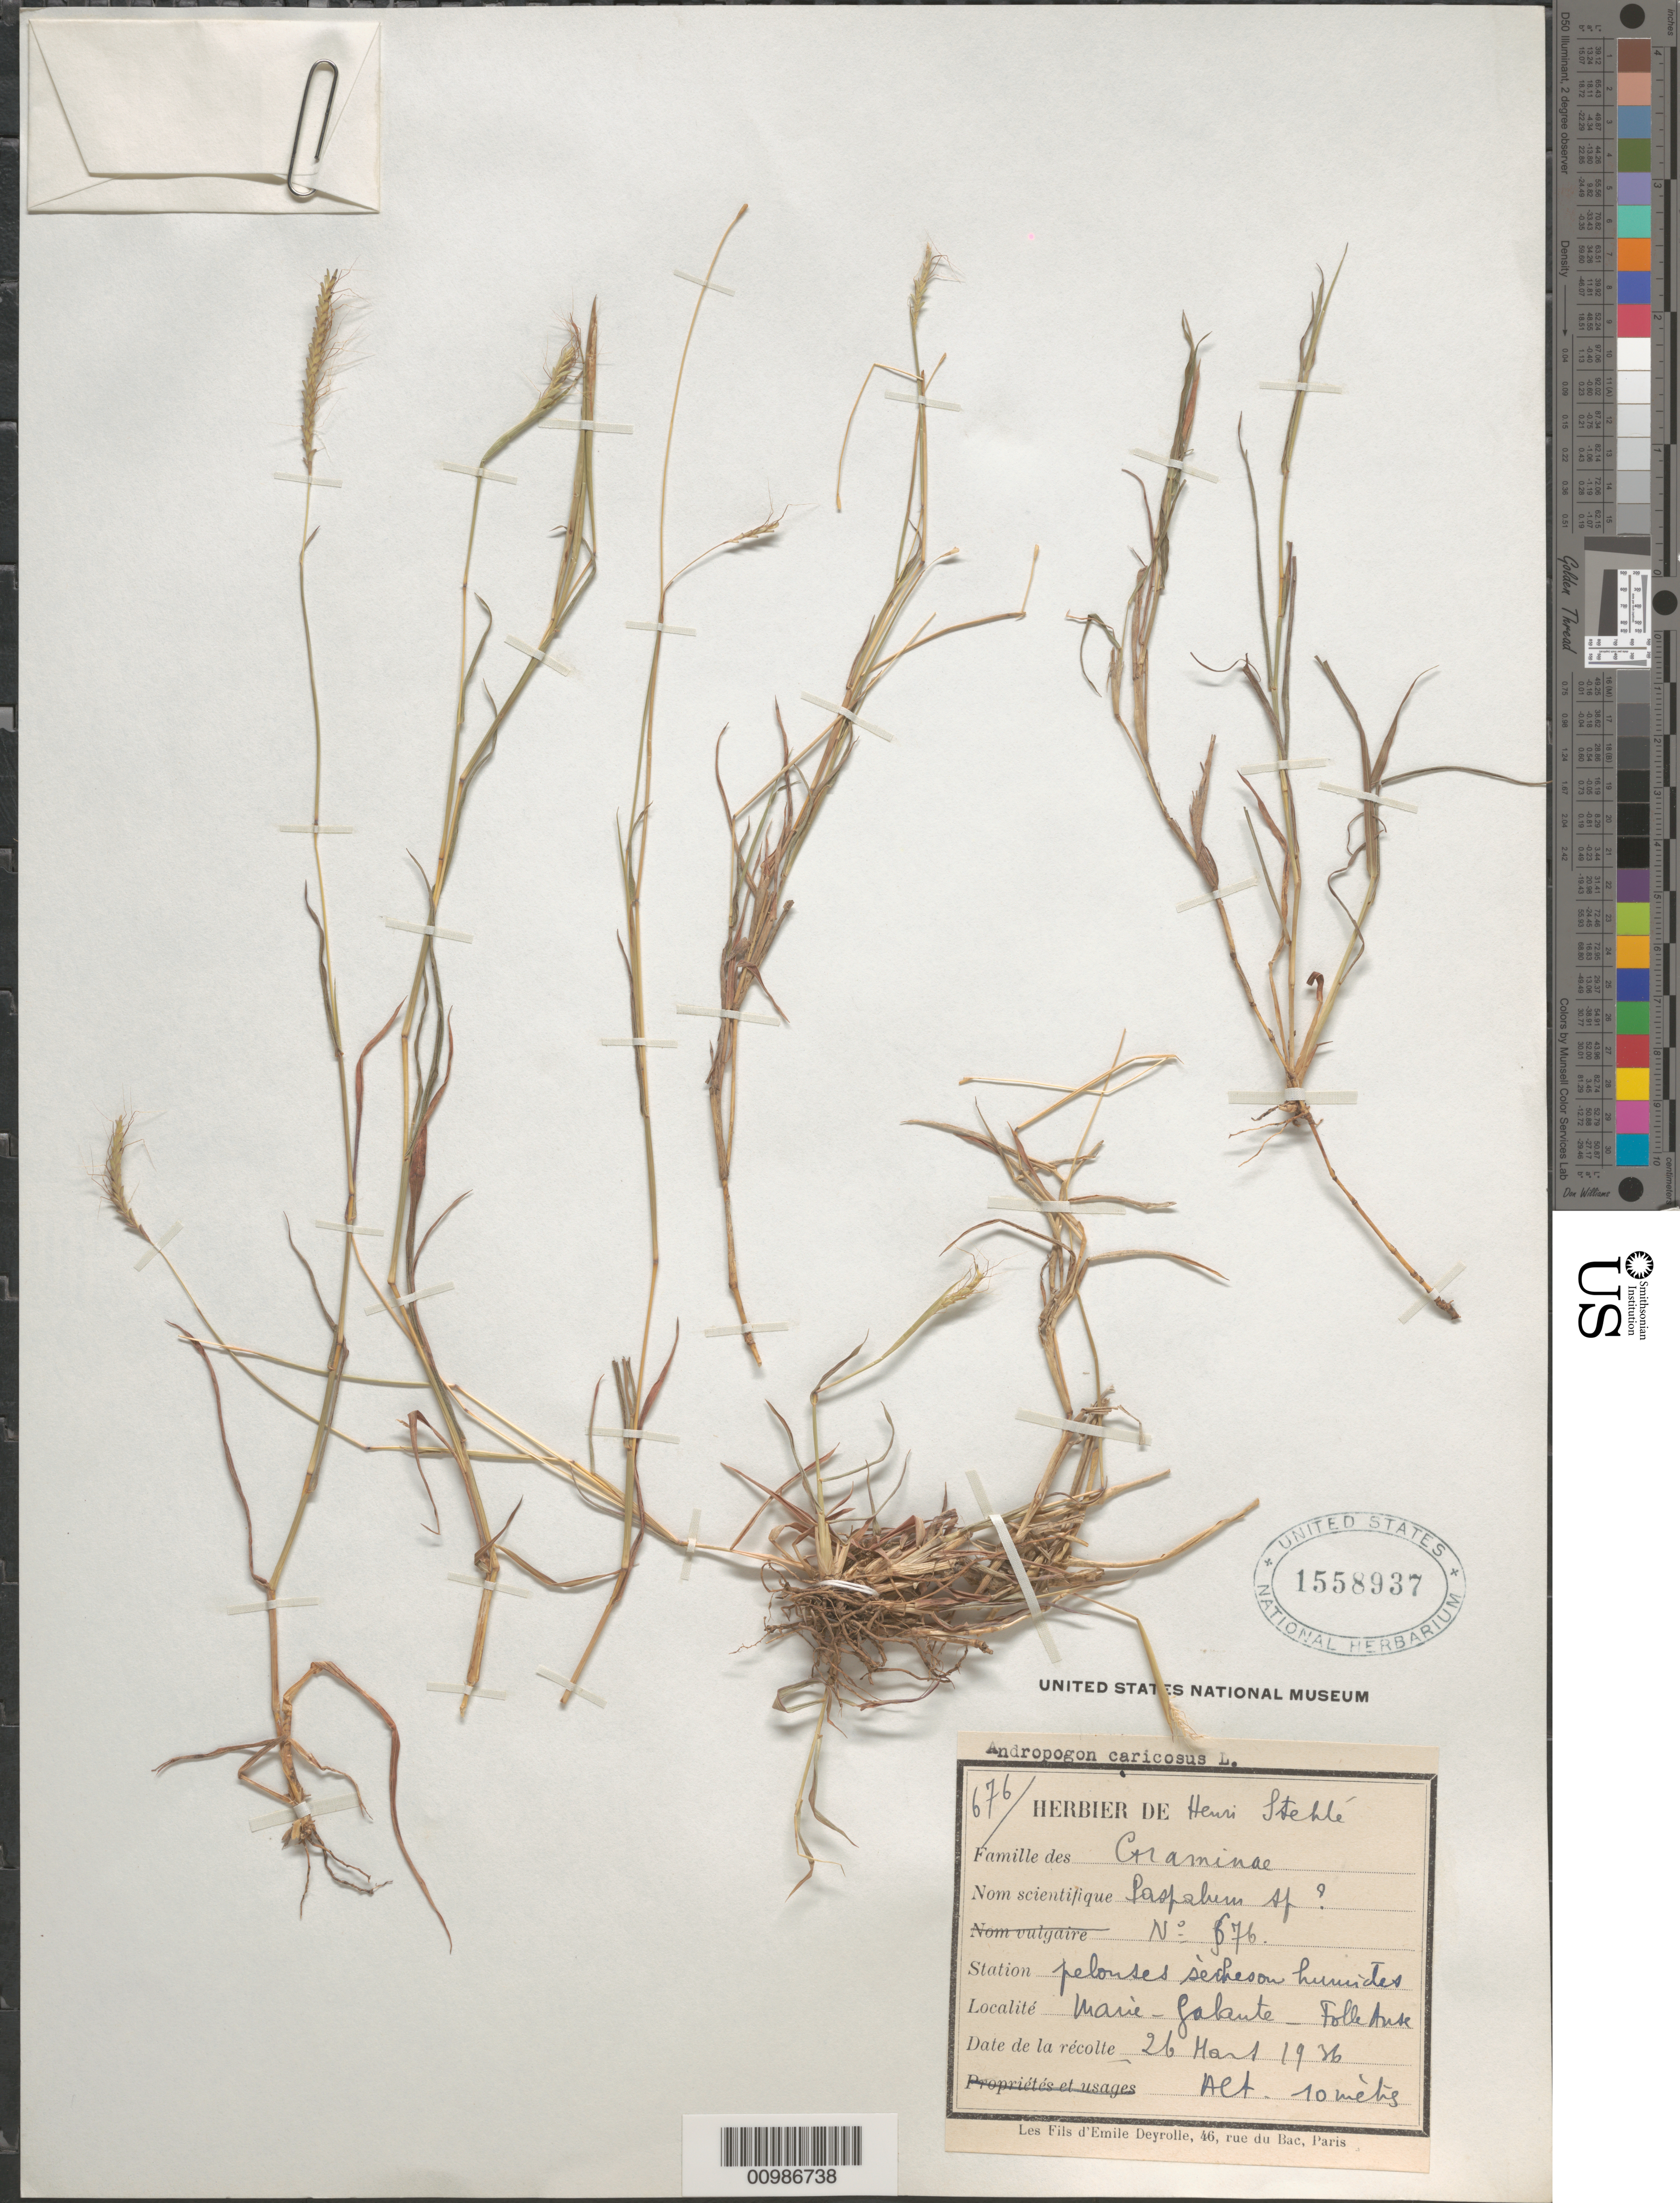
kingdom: Plantae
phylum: Tracheophyta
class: Liliopsida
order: Poales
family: Poaceae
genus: Andropogon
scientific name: Andropogon caricosus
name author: L.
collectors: H. Stehlé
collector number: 676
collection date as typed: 26 Mar 1936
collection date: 1936-03-26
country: Guadeloupe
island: Basse Terre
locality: Folle Anse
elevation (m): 10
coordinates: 0 N, 0 E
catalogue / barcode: US 1558937